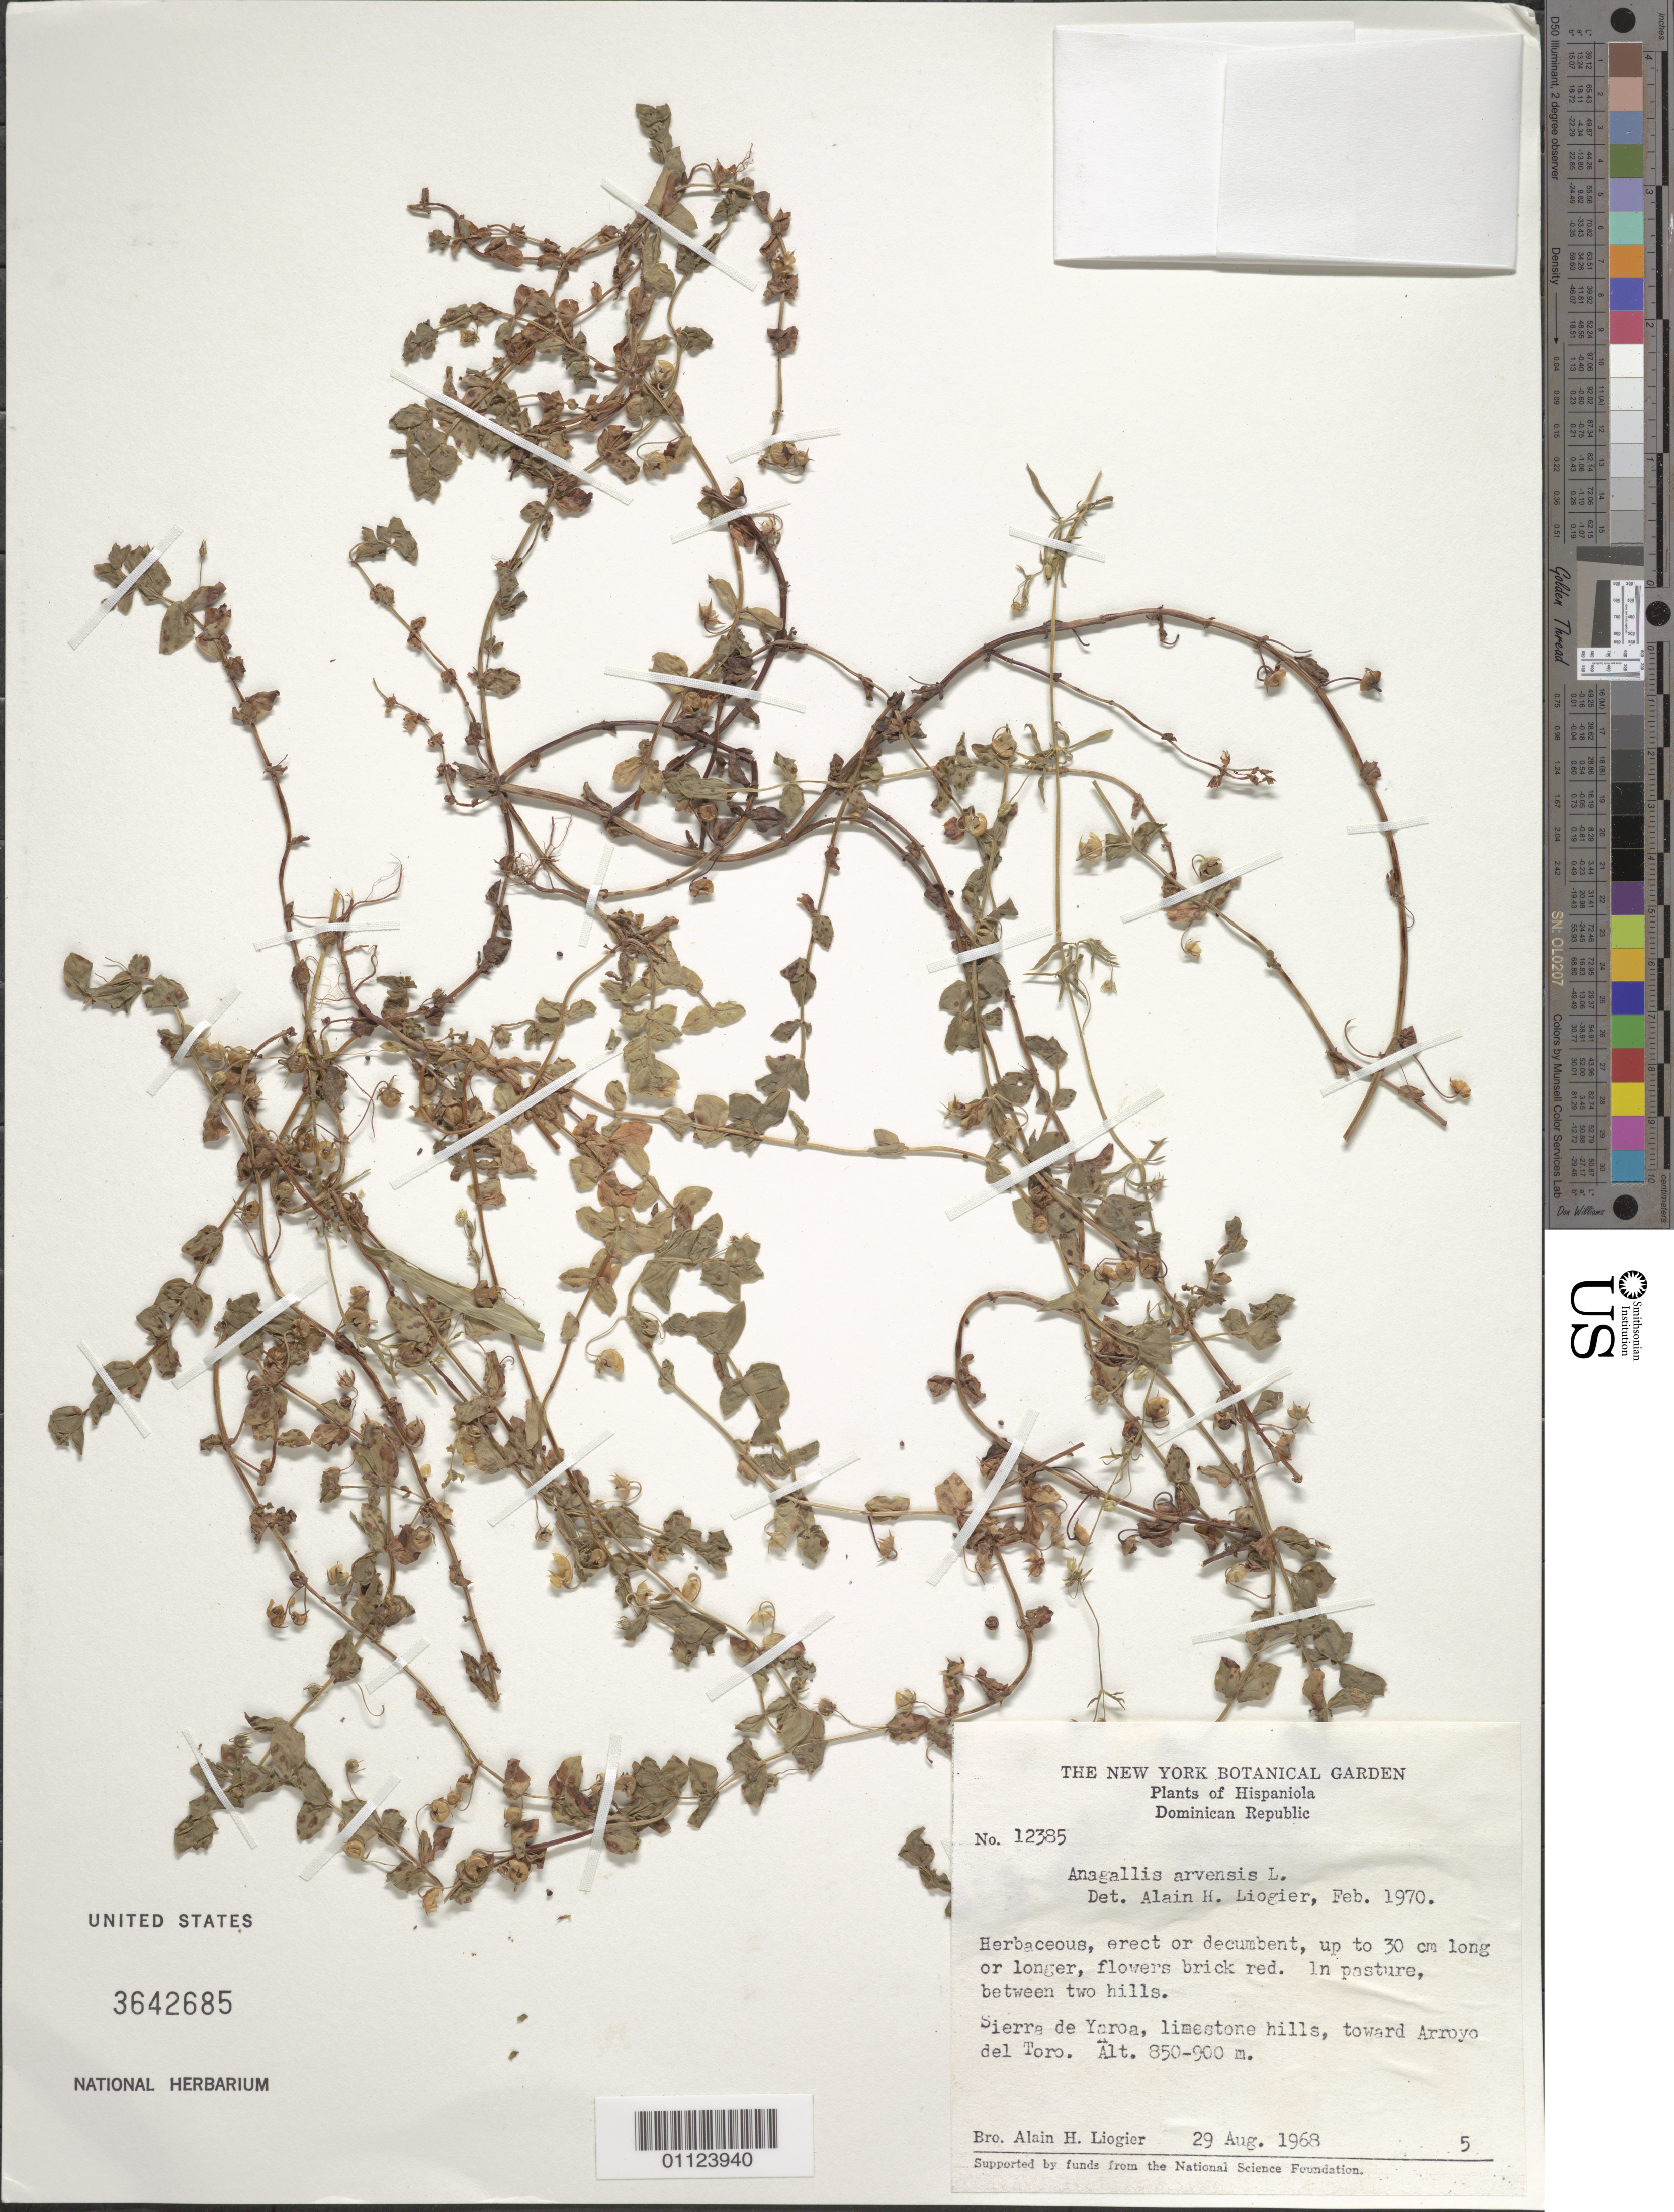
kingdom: Plantae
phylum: Tracheophyta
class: Magnoliopsida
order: Ericales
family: Primulaceae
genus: Anagallis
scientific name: Anagallis arvensis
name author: L.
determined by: Liogier, Alain H.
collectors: A. H. Liogier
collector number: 12385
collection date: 1968-08-29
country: Dominican Republic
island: Hispaniola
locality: Sierra de Yaroa, towards Arroyo del Toro.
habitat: Limestone hills. In pasture, between two hills.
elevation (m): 850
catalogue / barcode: US 3642685